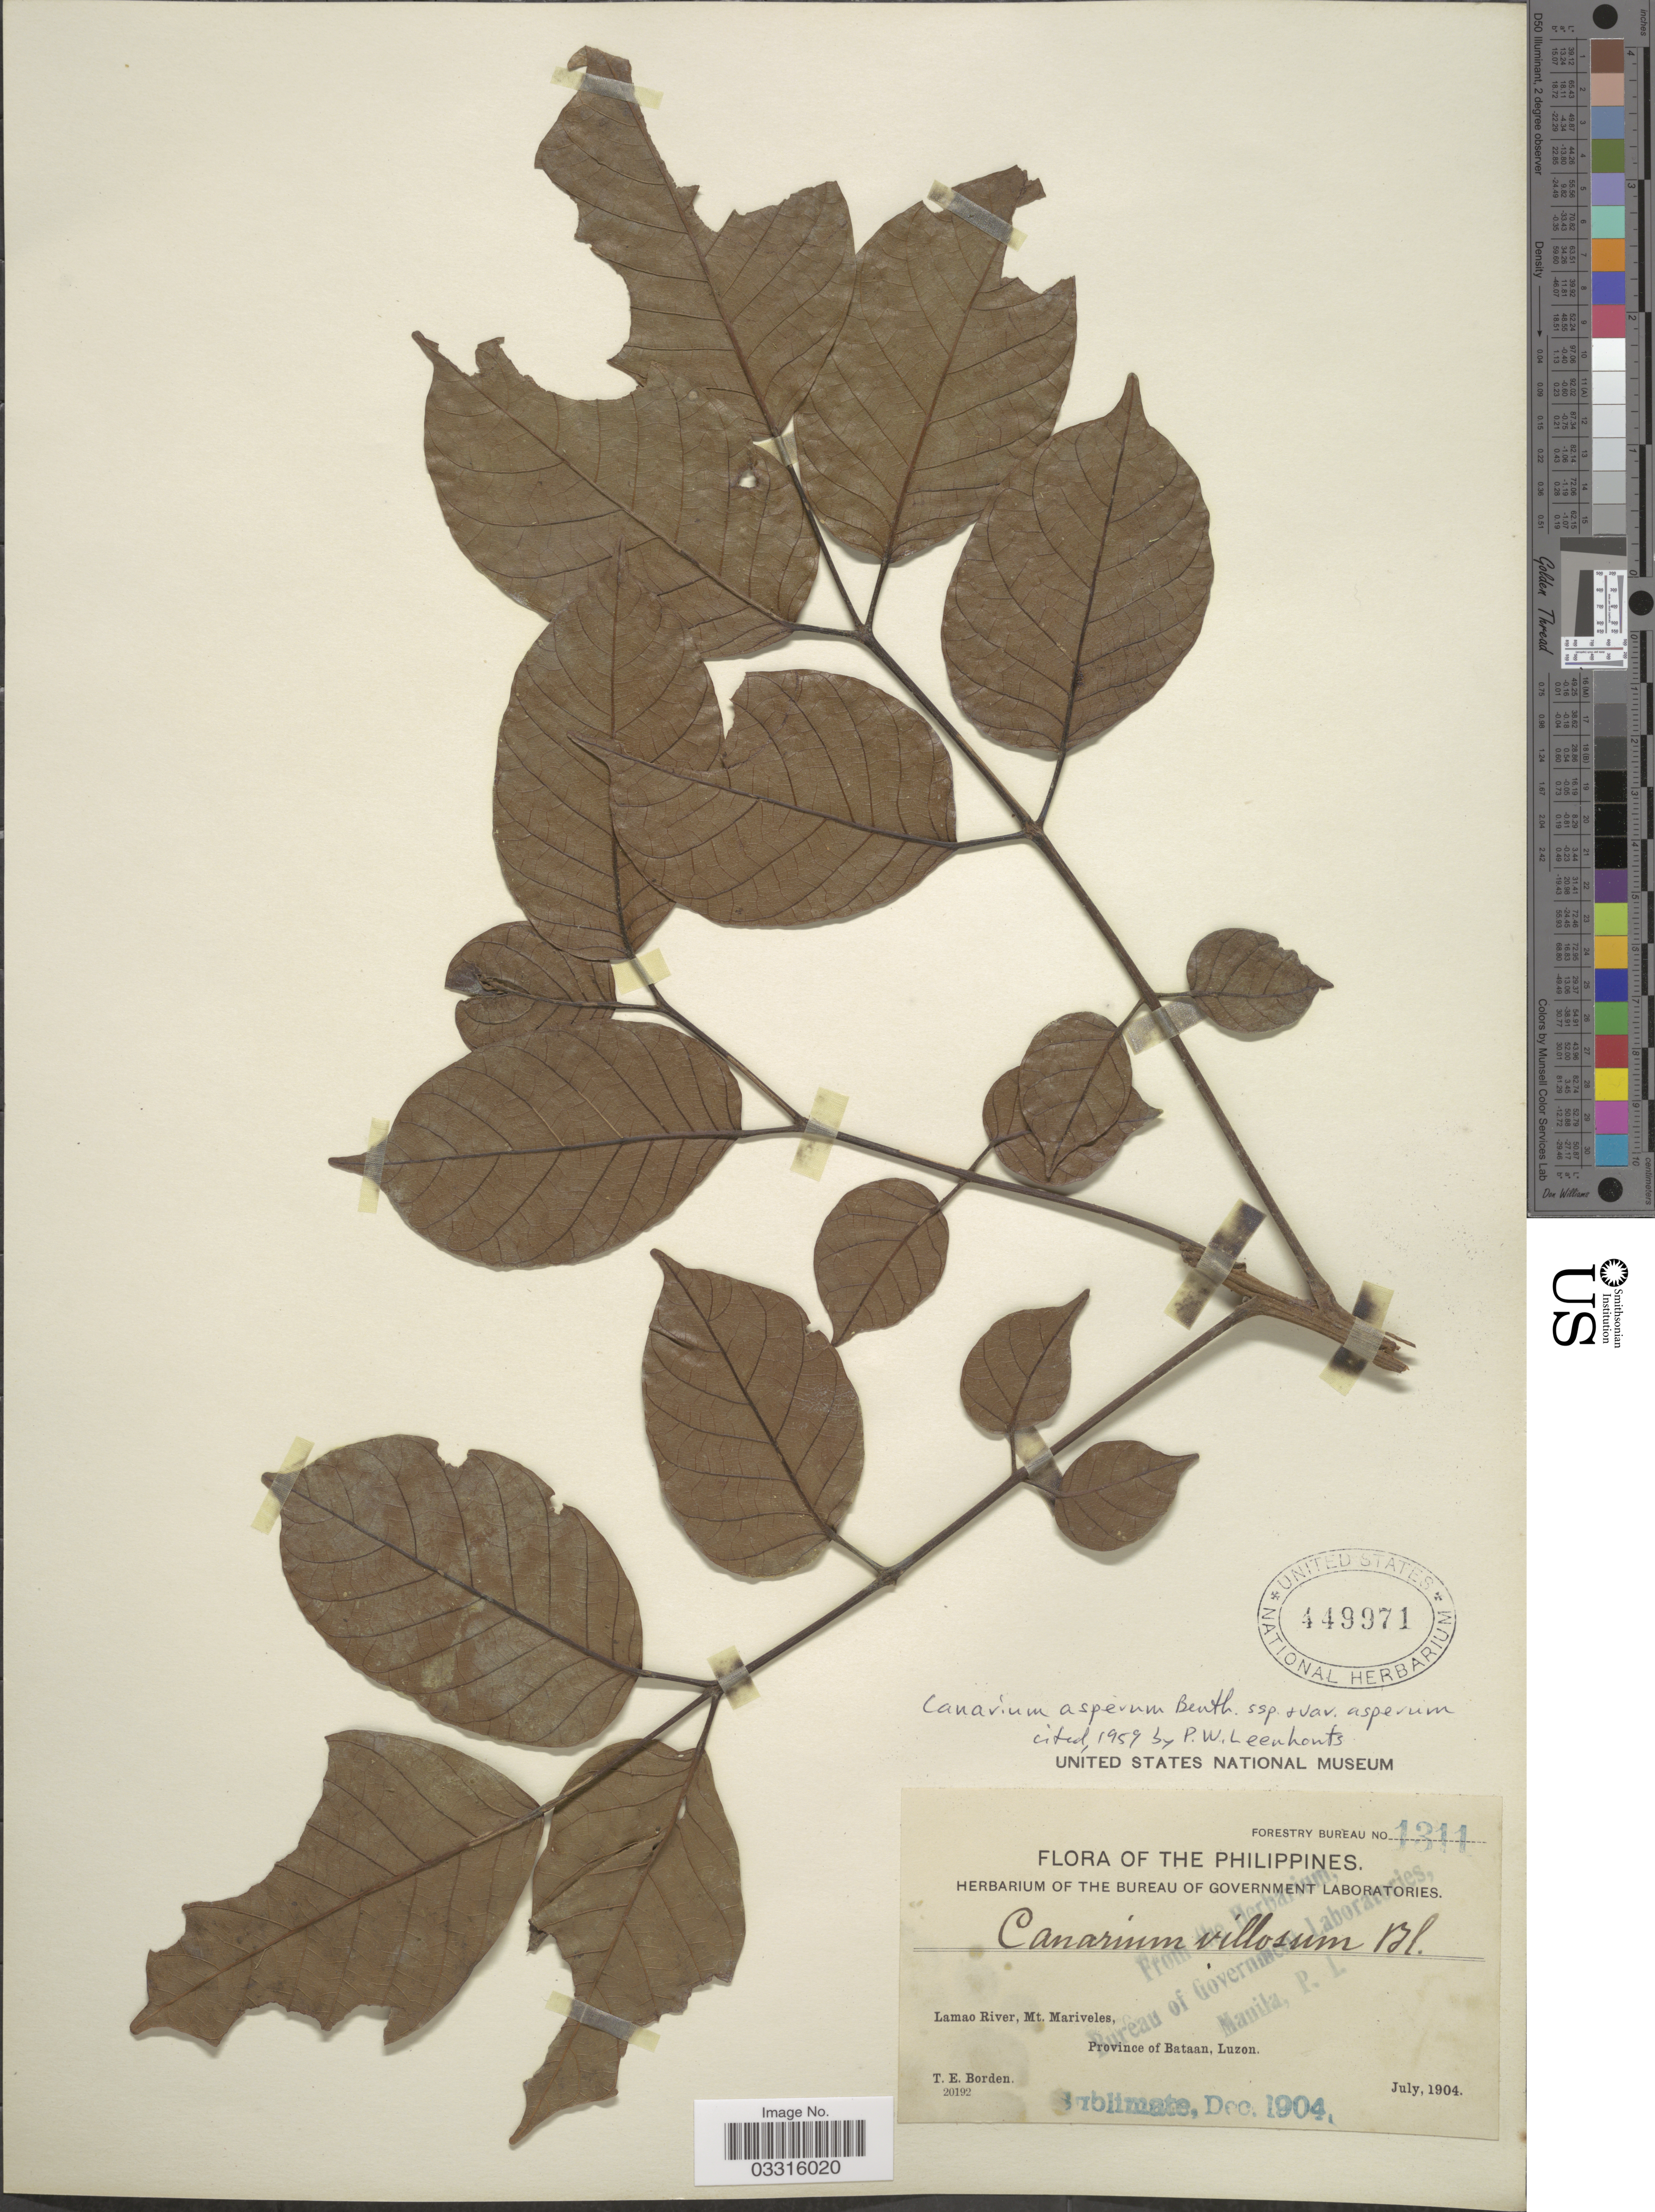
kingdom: Plantae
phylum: Tracheophyta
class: Magnoliopsida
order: Sapindales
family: Burseraceae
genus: Canarium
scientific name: Canarium asperum subsp. asperum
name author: Benth.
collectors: T. E. Borden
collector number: Forestry Bureau 1311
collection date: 1904-07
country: Philippines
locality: Lamao River, Mt. Mariveles, Province of Bataan, Luzon.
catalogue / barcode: US 449971